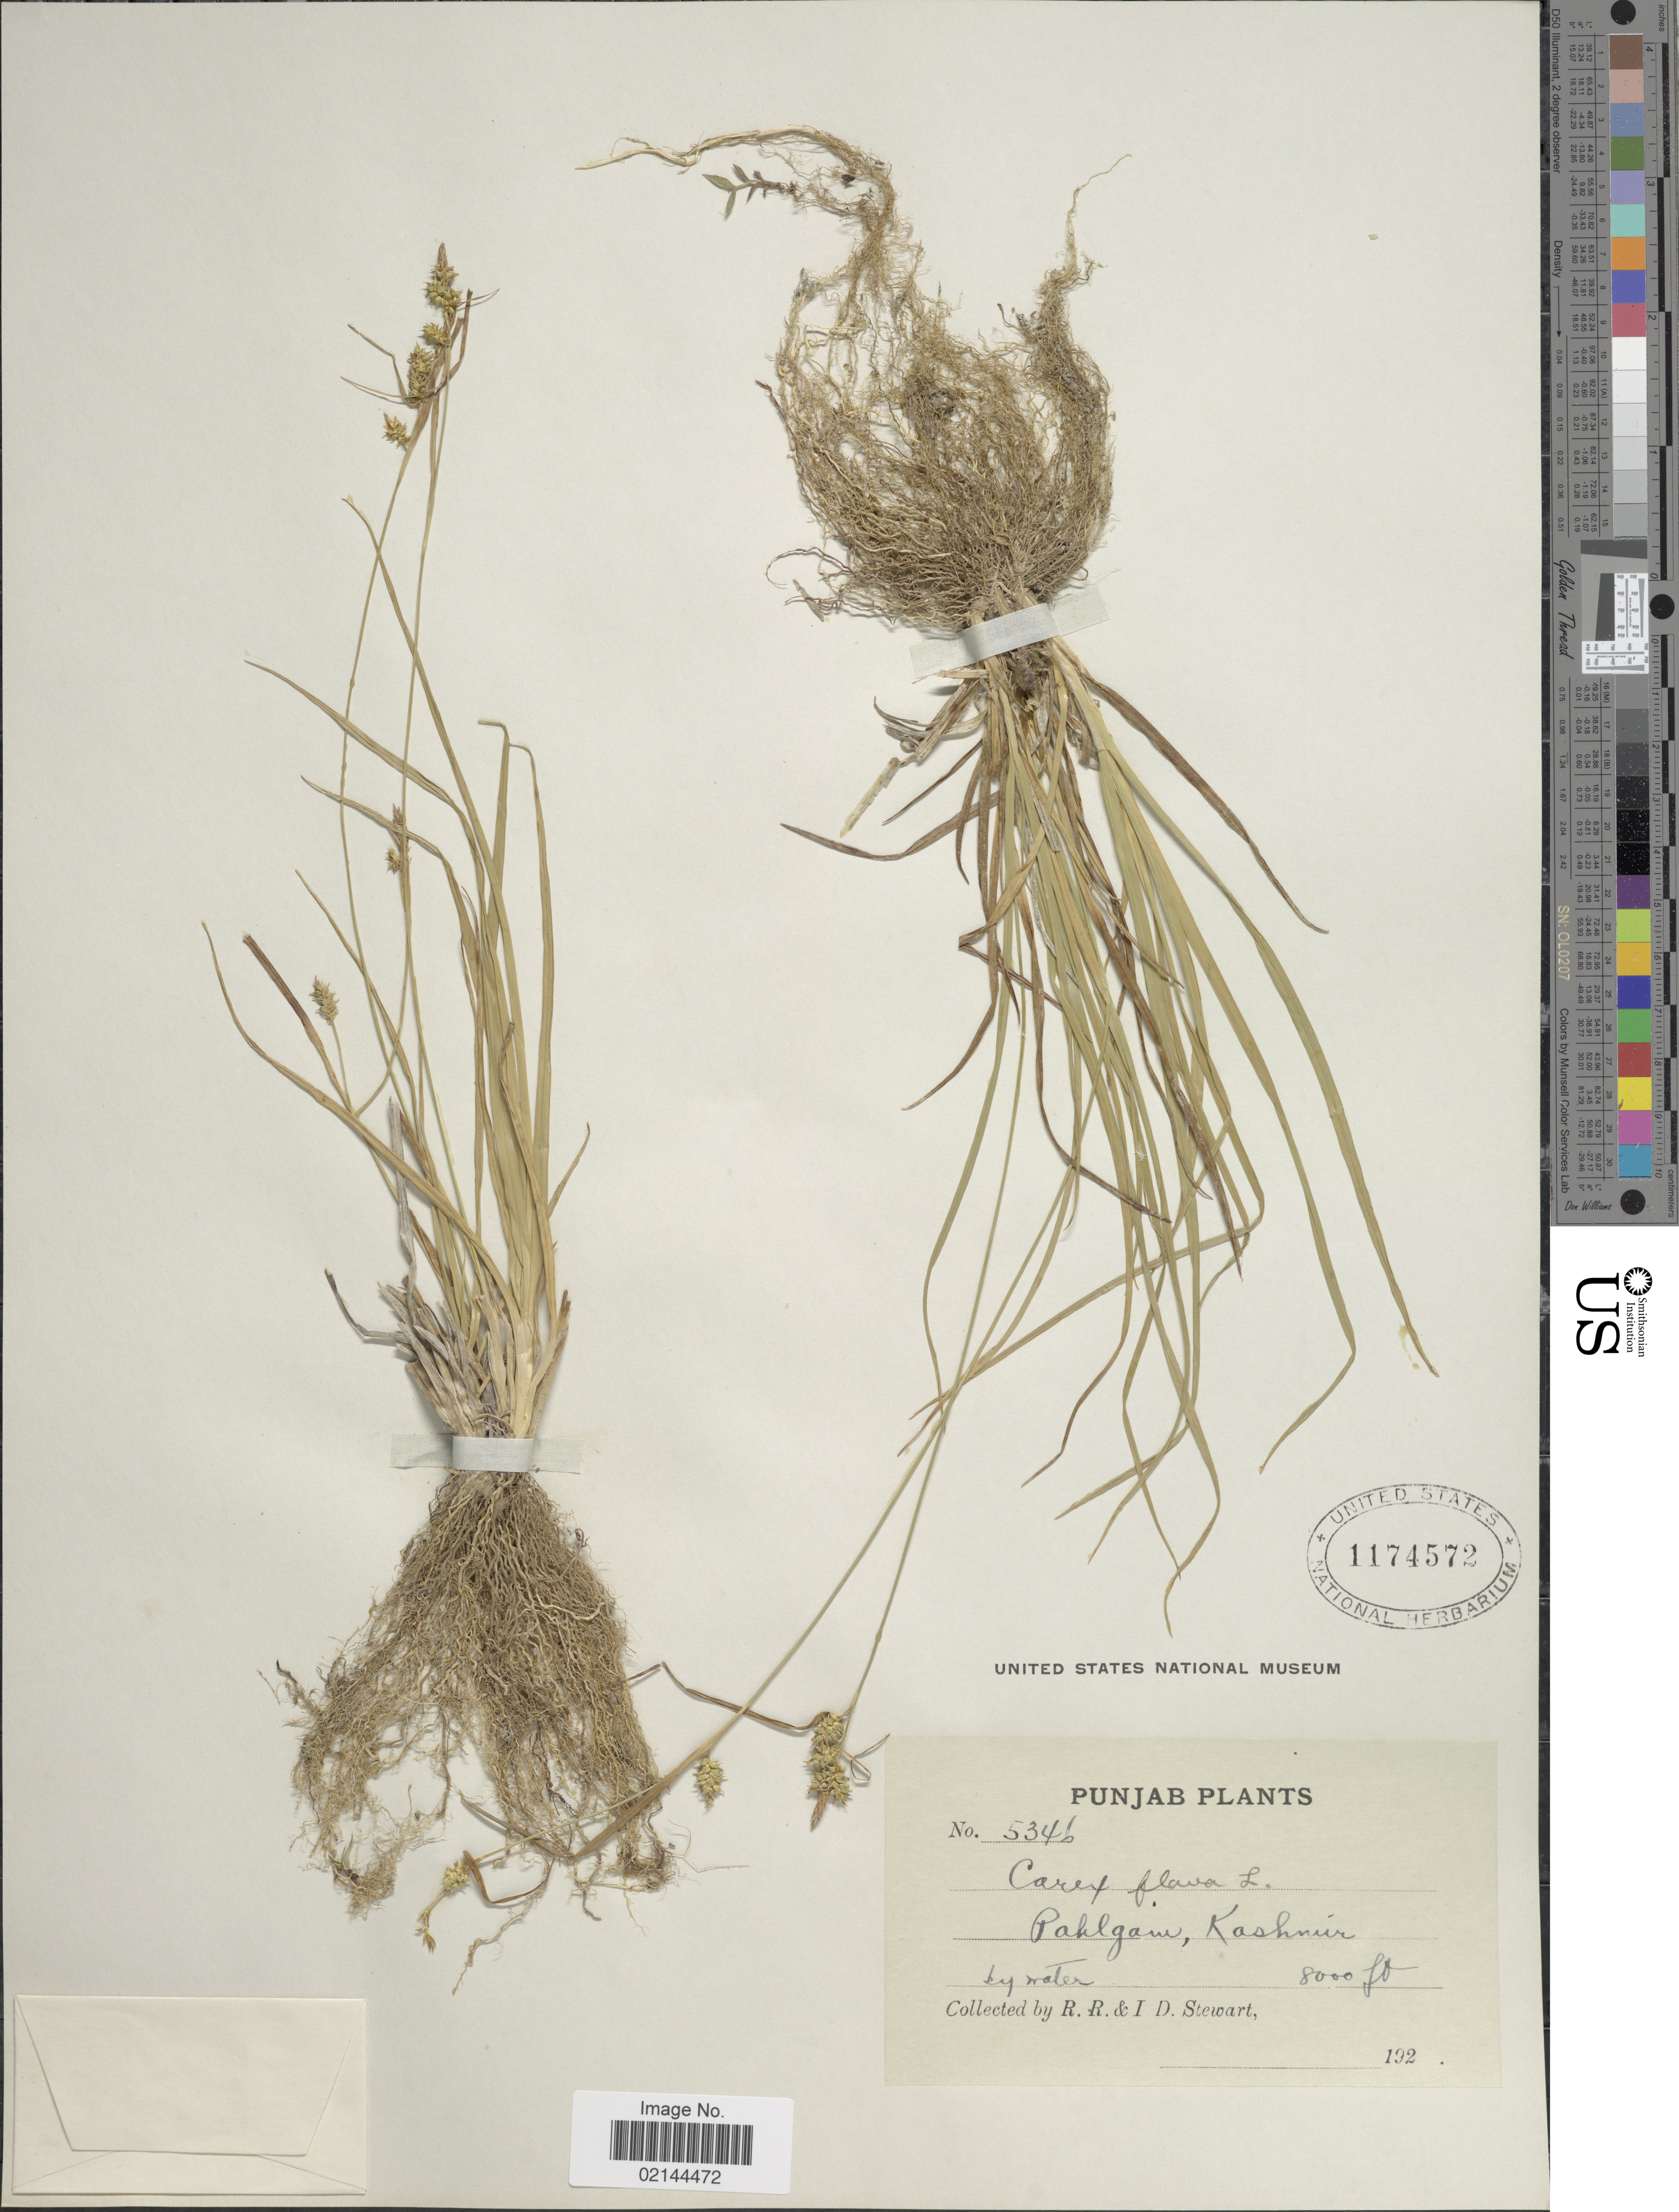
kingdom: Plantae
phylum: Tracheophyta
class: Liliopsida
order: Poales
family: Cyperaceae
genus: Carex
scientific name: Carex flava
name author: L.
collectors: R. R. Stewart & I. Stewart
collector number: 5346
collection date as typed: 192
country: India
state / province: Jammu and Kashmir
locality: Pahlgam Kashmir. By water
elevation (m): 2438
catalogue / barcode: US 1174572